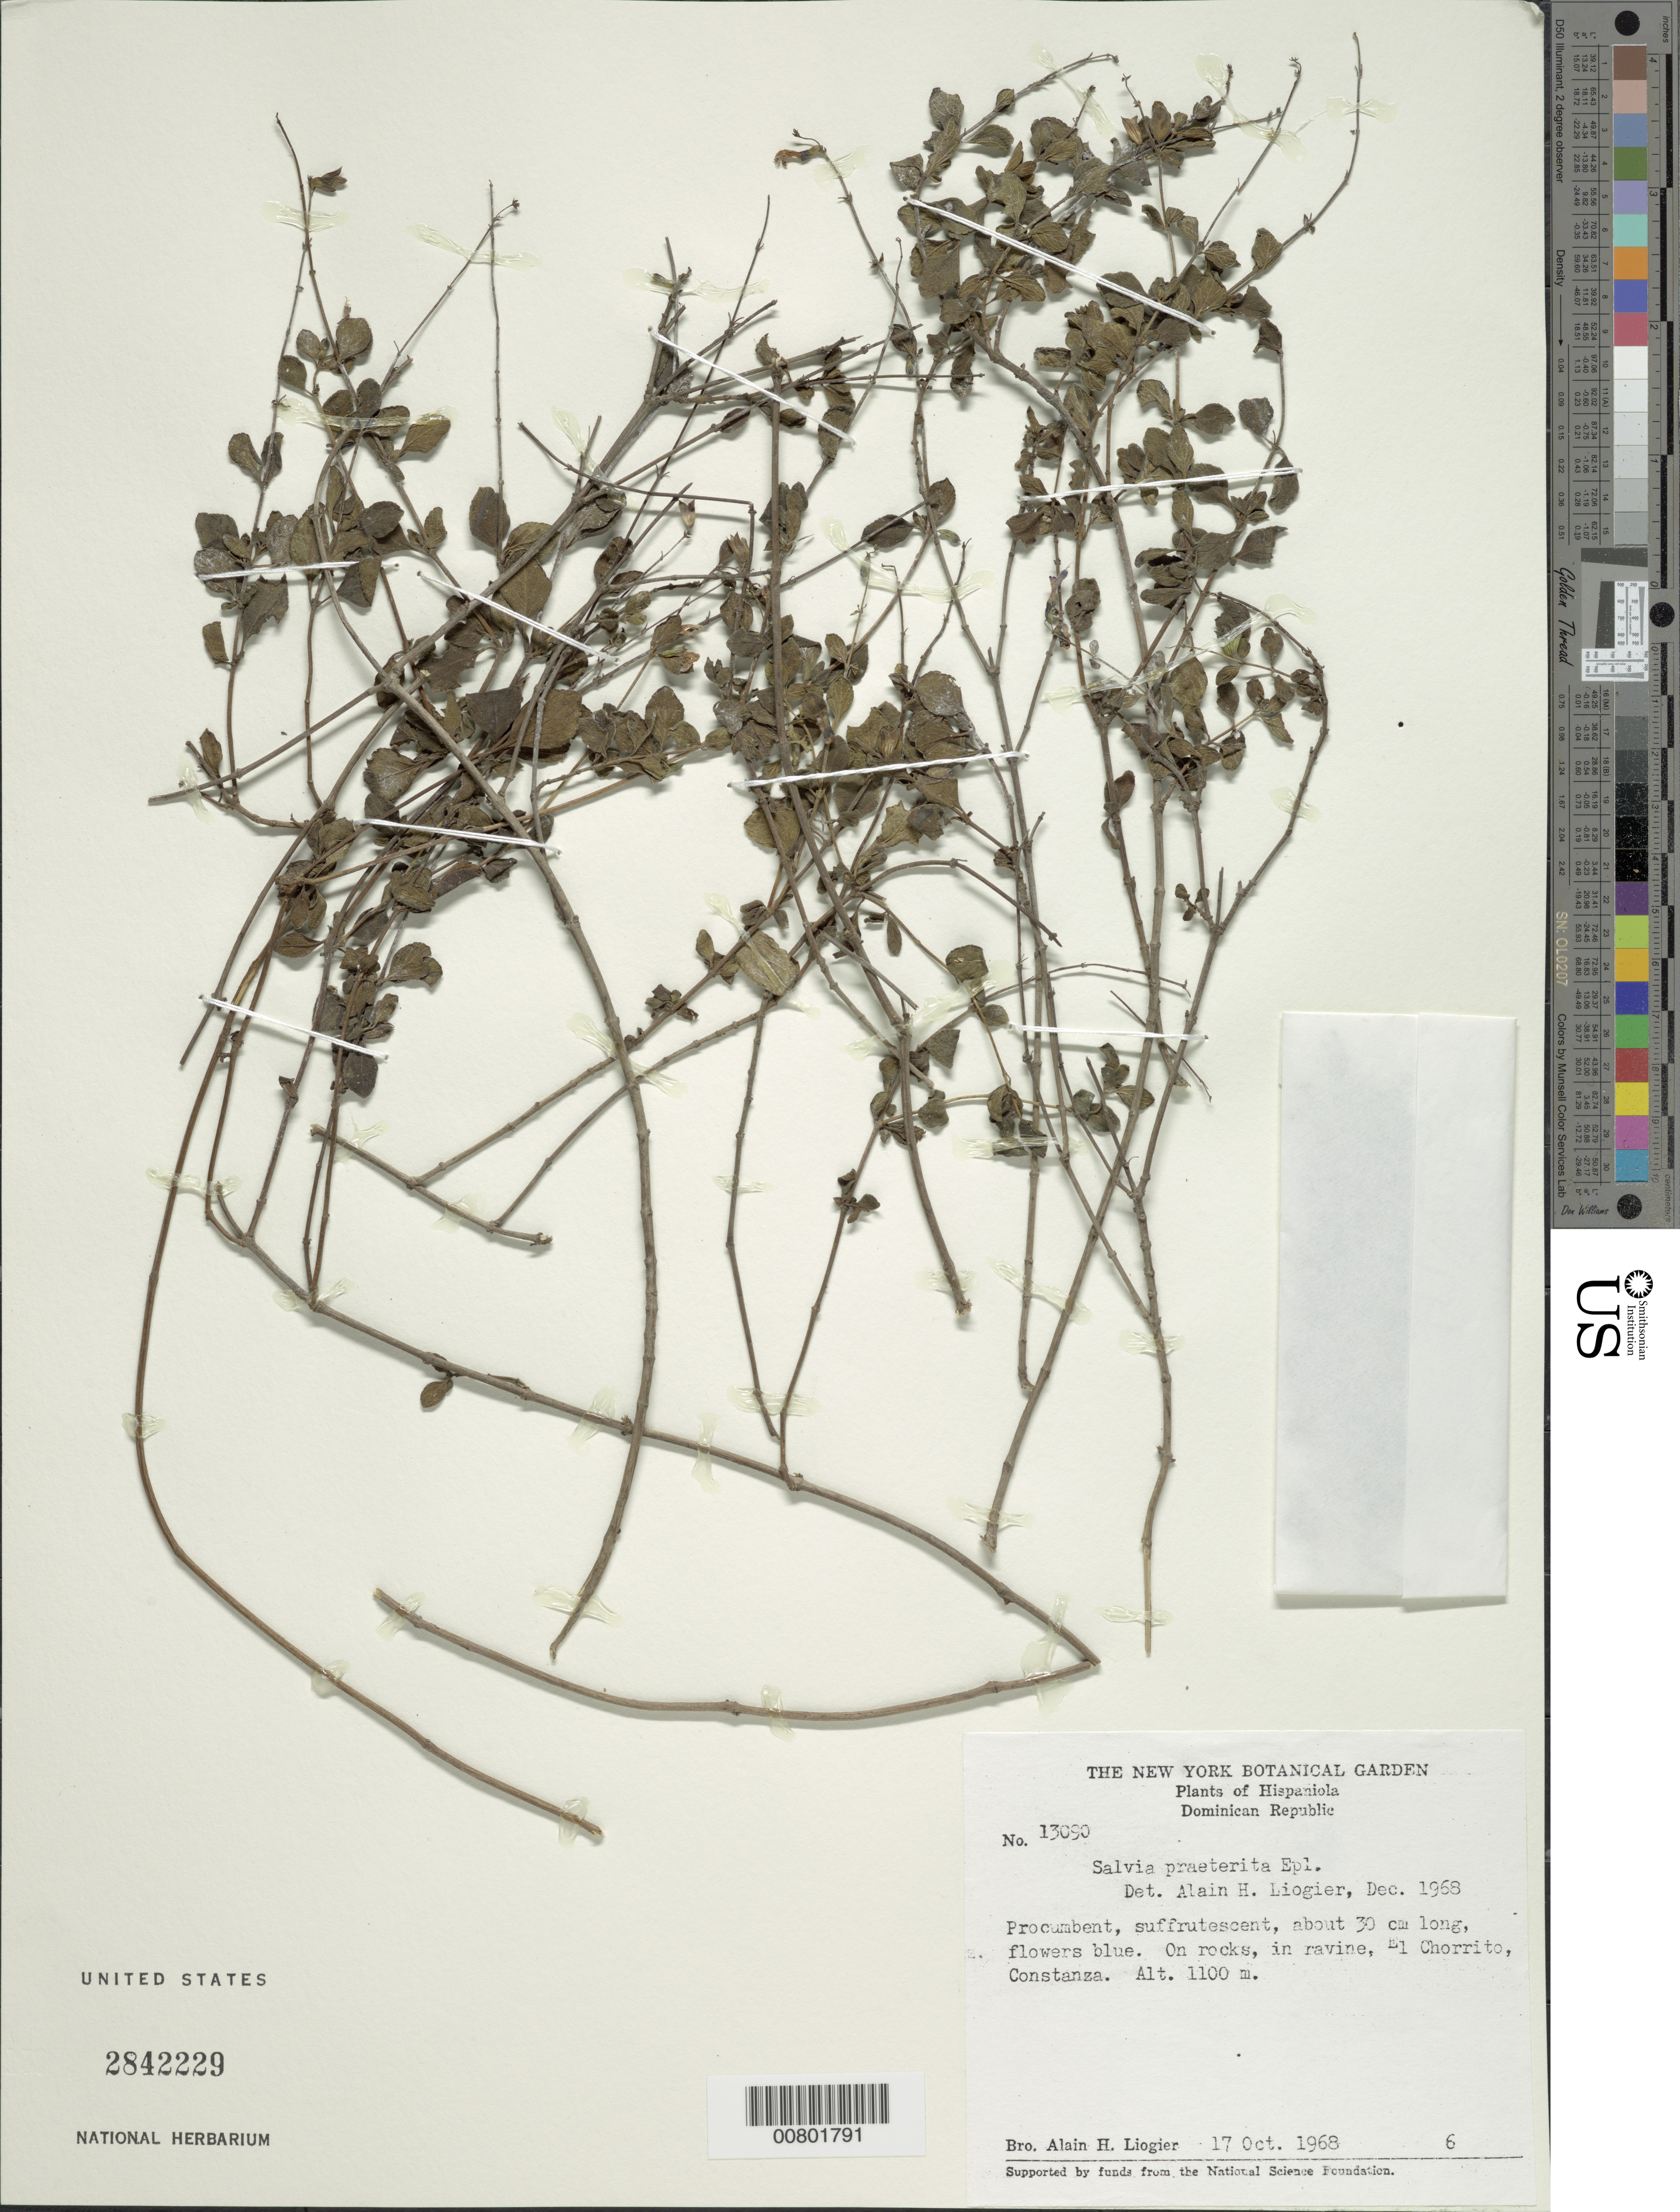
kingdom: Plantae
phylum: Tracheophyta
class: Magnoliopsida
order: Lamiales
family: Lamiaceae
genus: Salvia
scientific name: Salvia praeterita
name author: Epling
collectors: A. H. Liogier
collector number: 13090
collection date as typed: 17 Oct 1968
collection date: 1968-10-17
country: Dominican Republic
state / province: La Vega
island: Hispaniola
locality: El Chorrito, Constanza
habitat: On rocks in ravine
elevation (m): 1100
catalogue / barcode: US 2842229